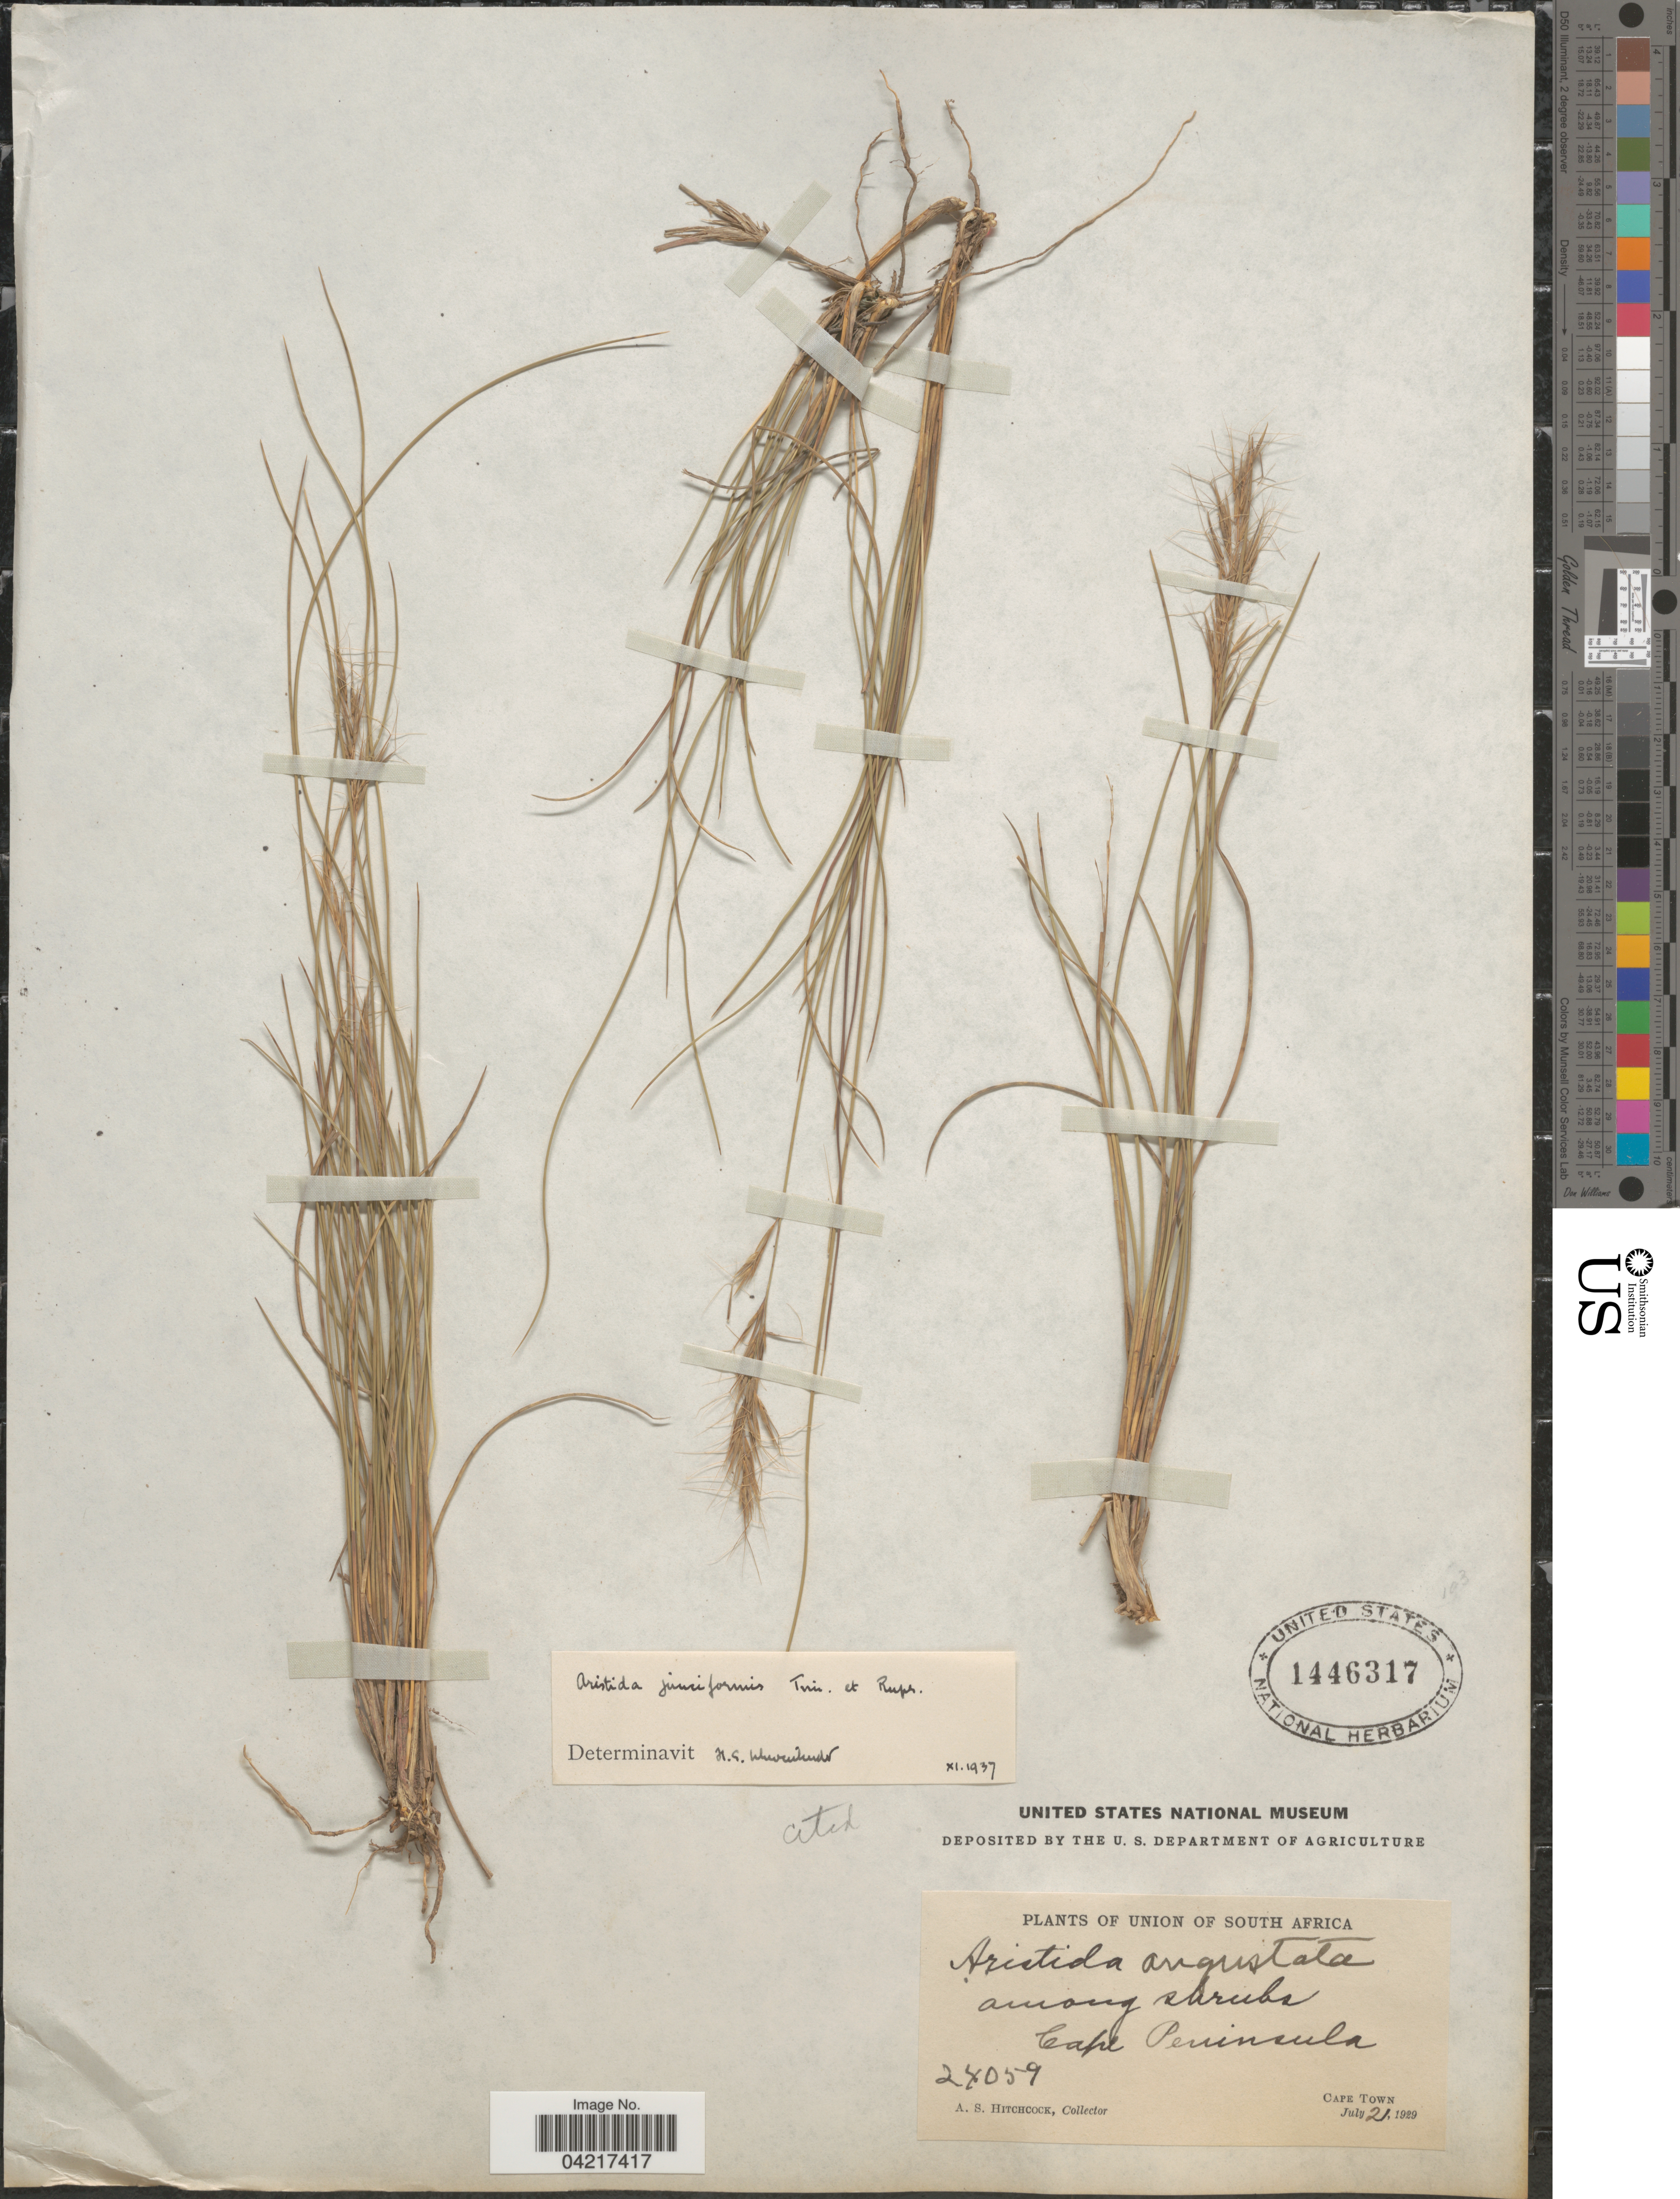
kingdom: Plantae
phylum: Tracheophyta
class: Liliopsida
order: Poales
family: Poaceae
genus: Aristida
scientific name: Aristida junciformis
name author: Trin. & Rupr.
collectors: A. S. Hitchcock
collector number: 24059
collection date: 1929-07-21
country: South Africa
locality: Union of South Africa. Cape Peninsula. Cape Town.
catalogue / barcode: US 1446317